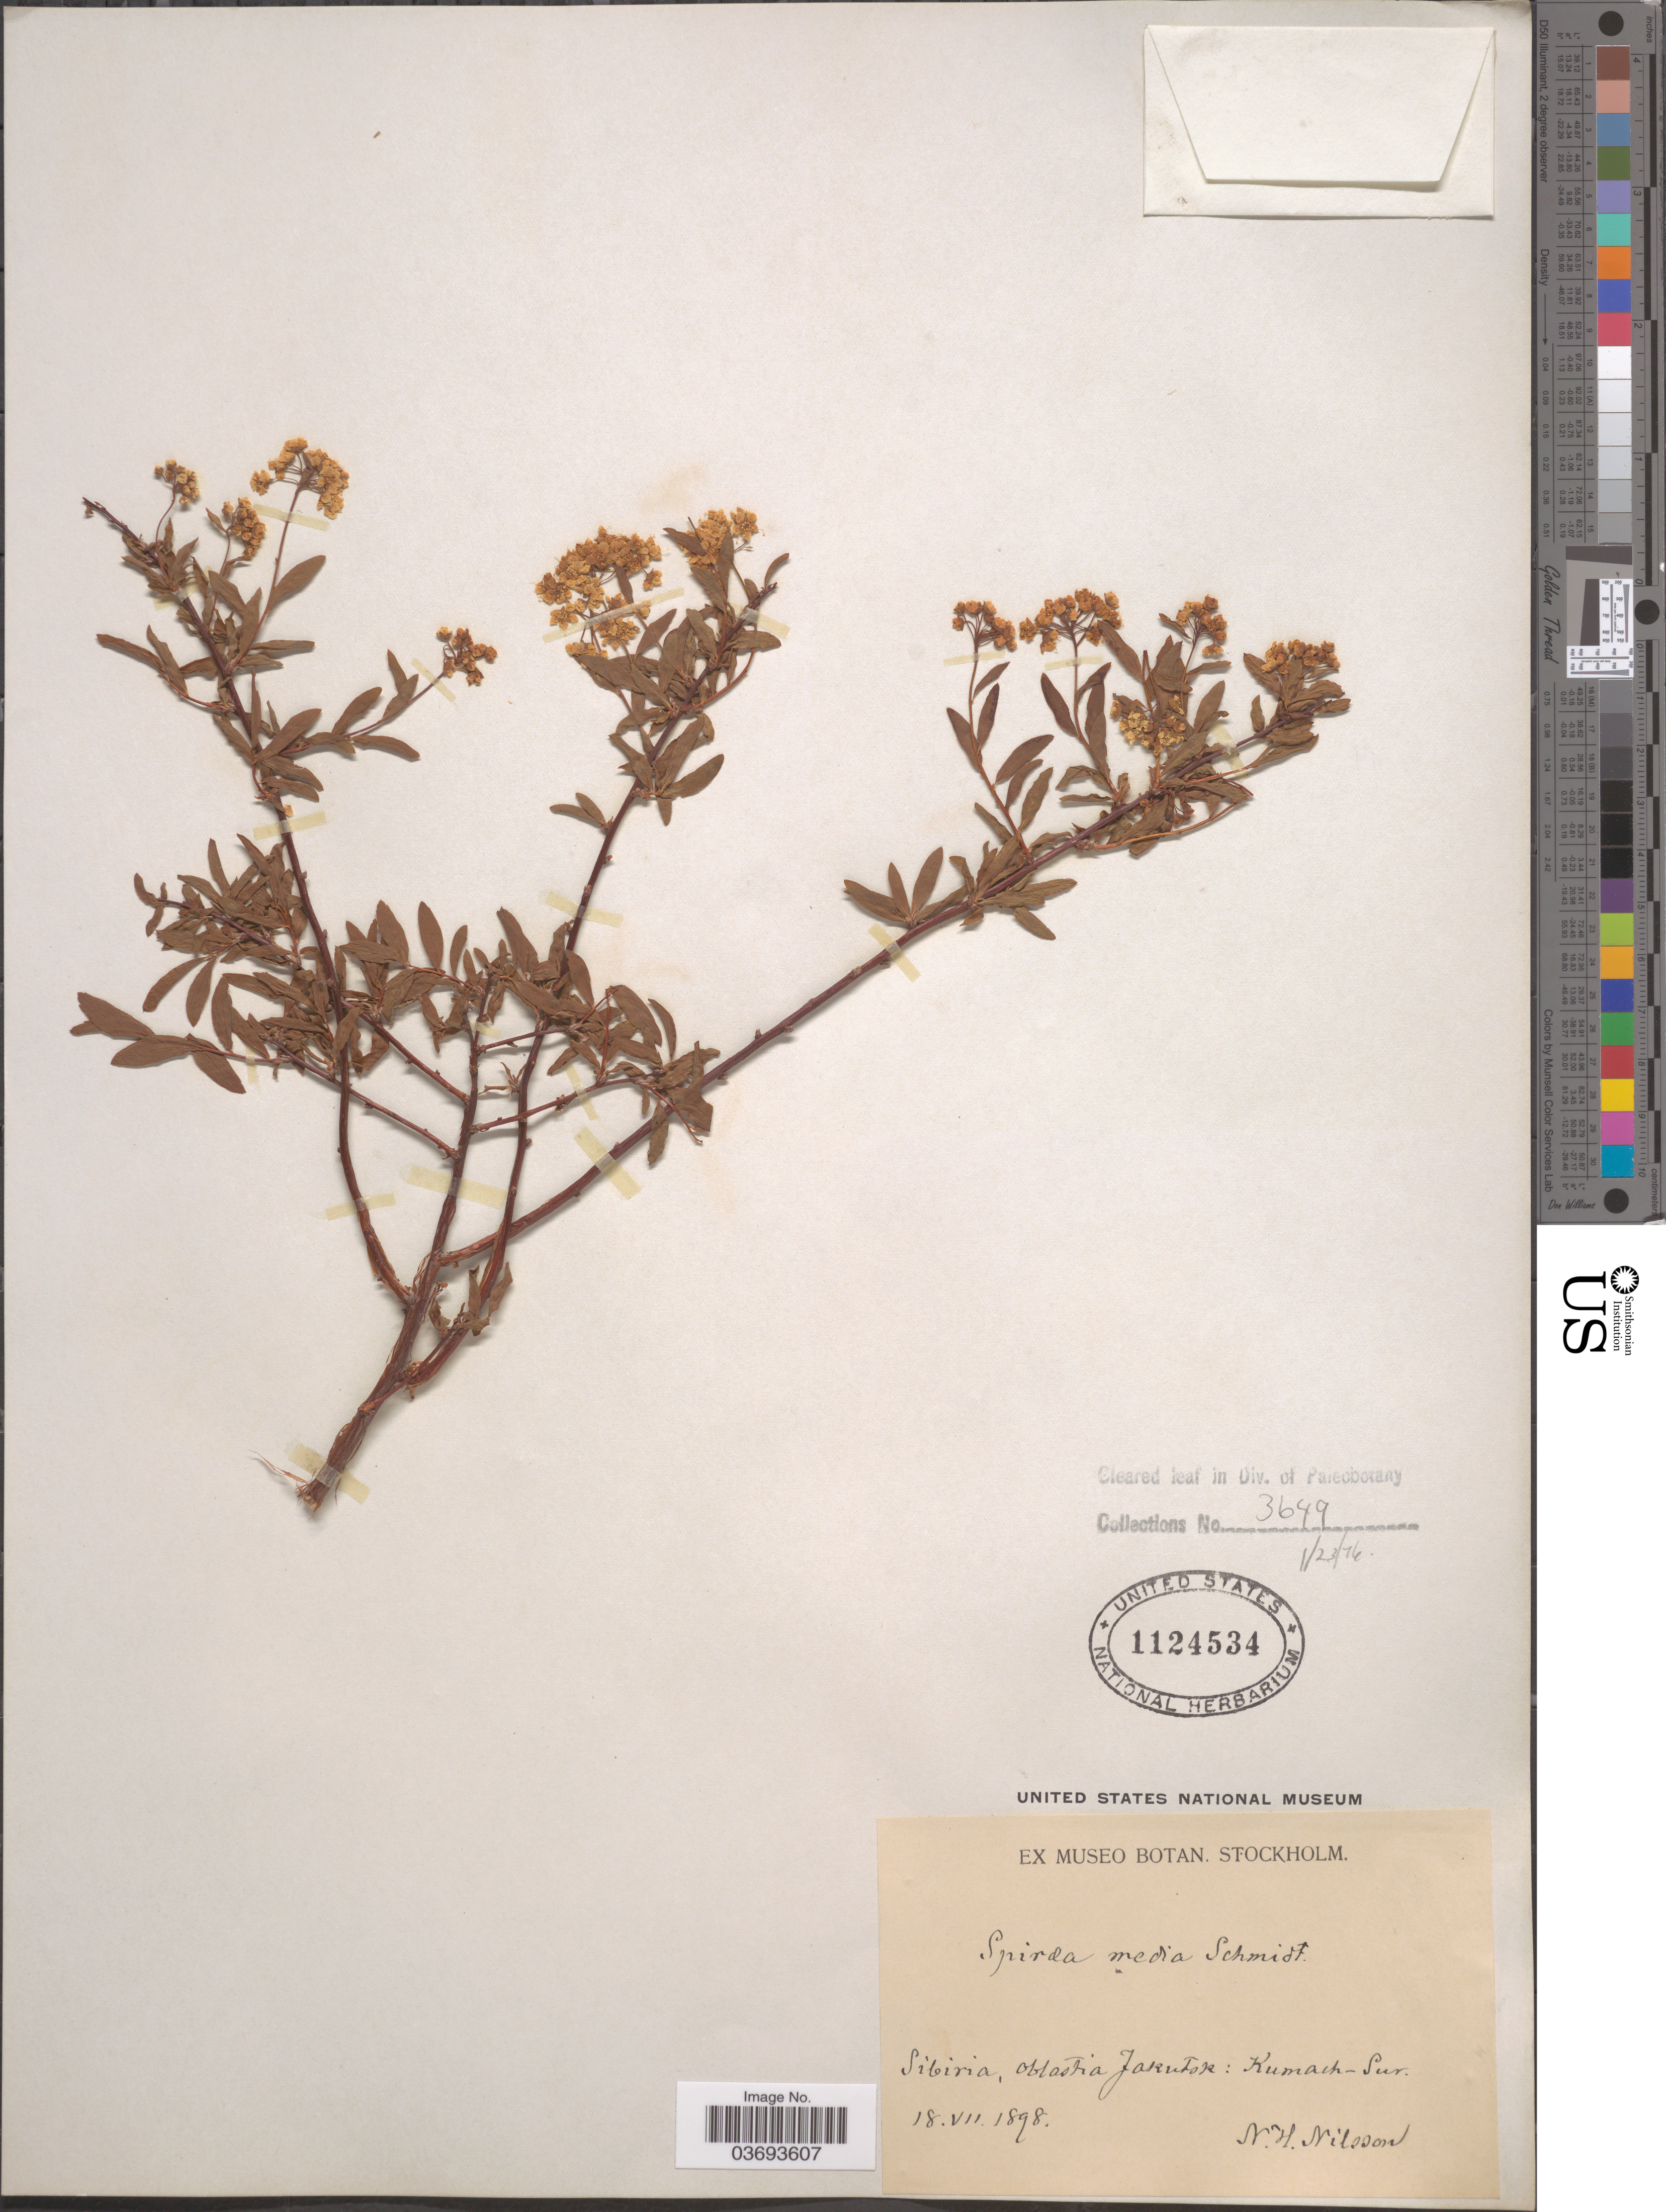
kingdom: Plantae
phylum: Tracheophyta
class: Magnoliopsida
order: Rosales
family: Rosaceae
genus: Spiraea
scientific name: Spiraea media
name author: Schmidt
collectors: N. H. Nilsson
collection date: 1898-07-18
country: Russian Federation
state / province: Sakha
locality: Sibiria, oblastia Jakutsk: Kumach-Sur.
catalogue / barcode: US 1124534